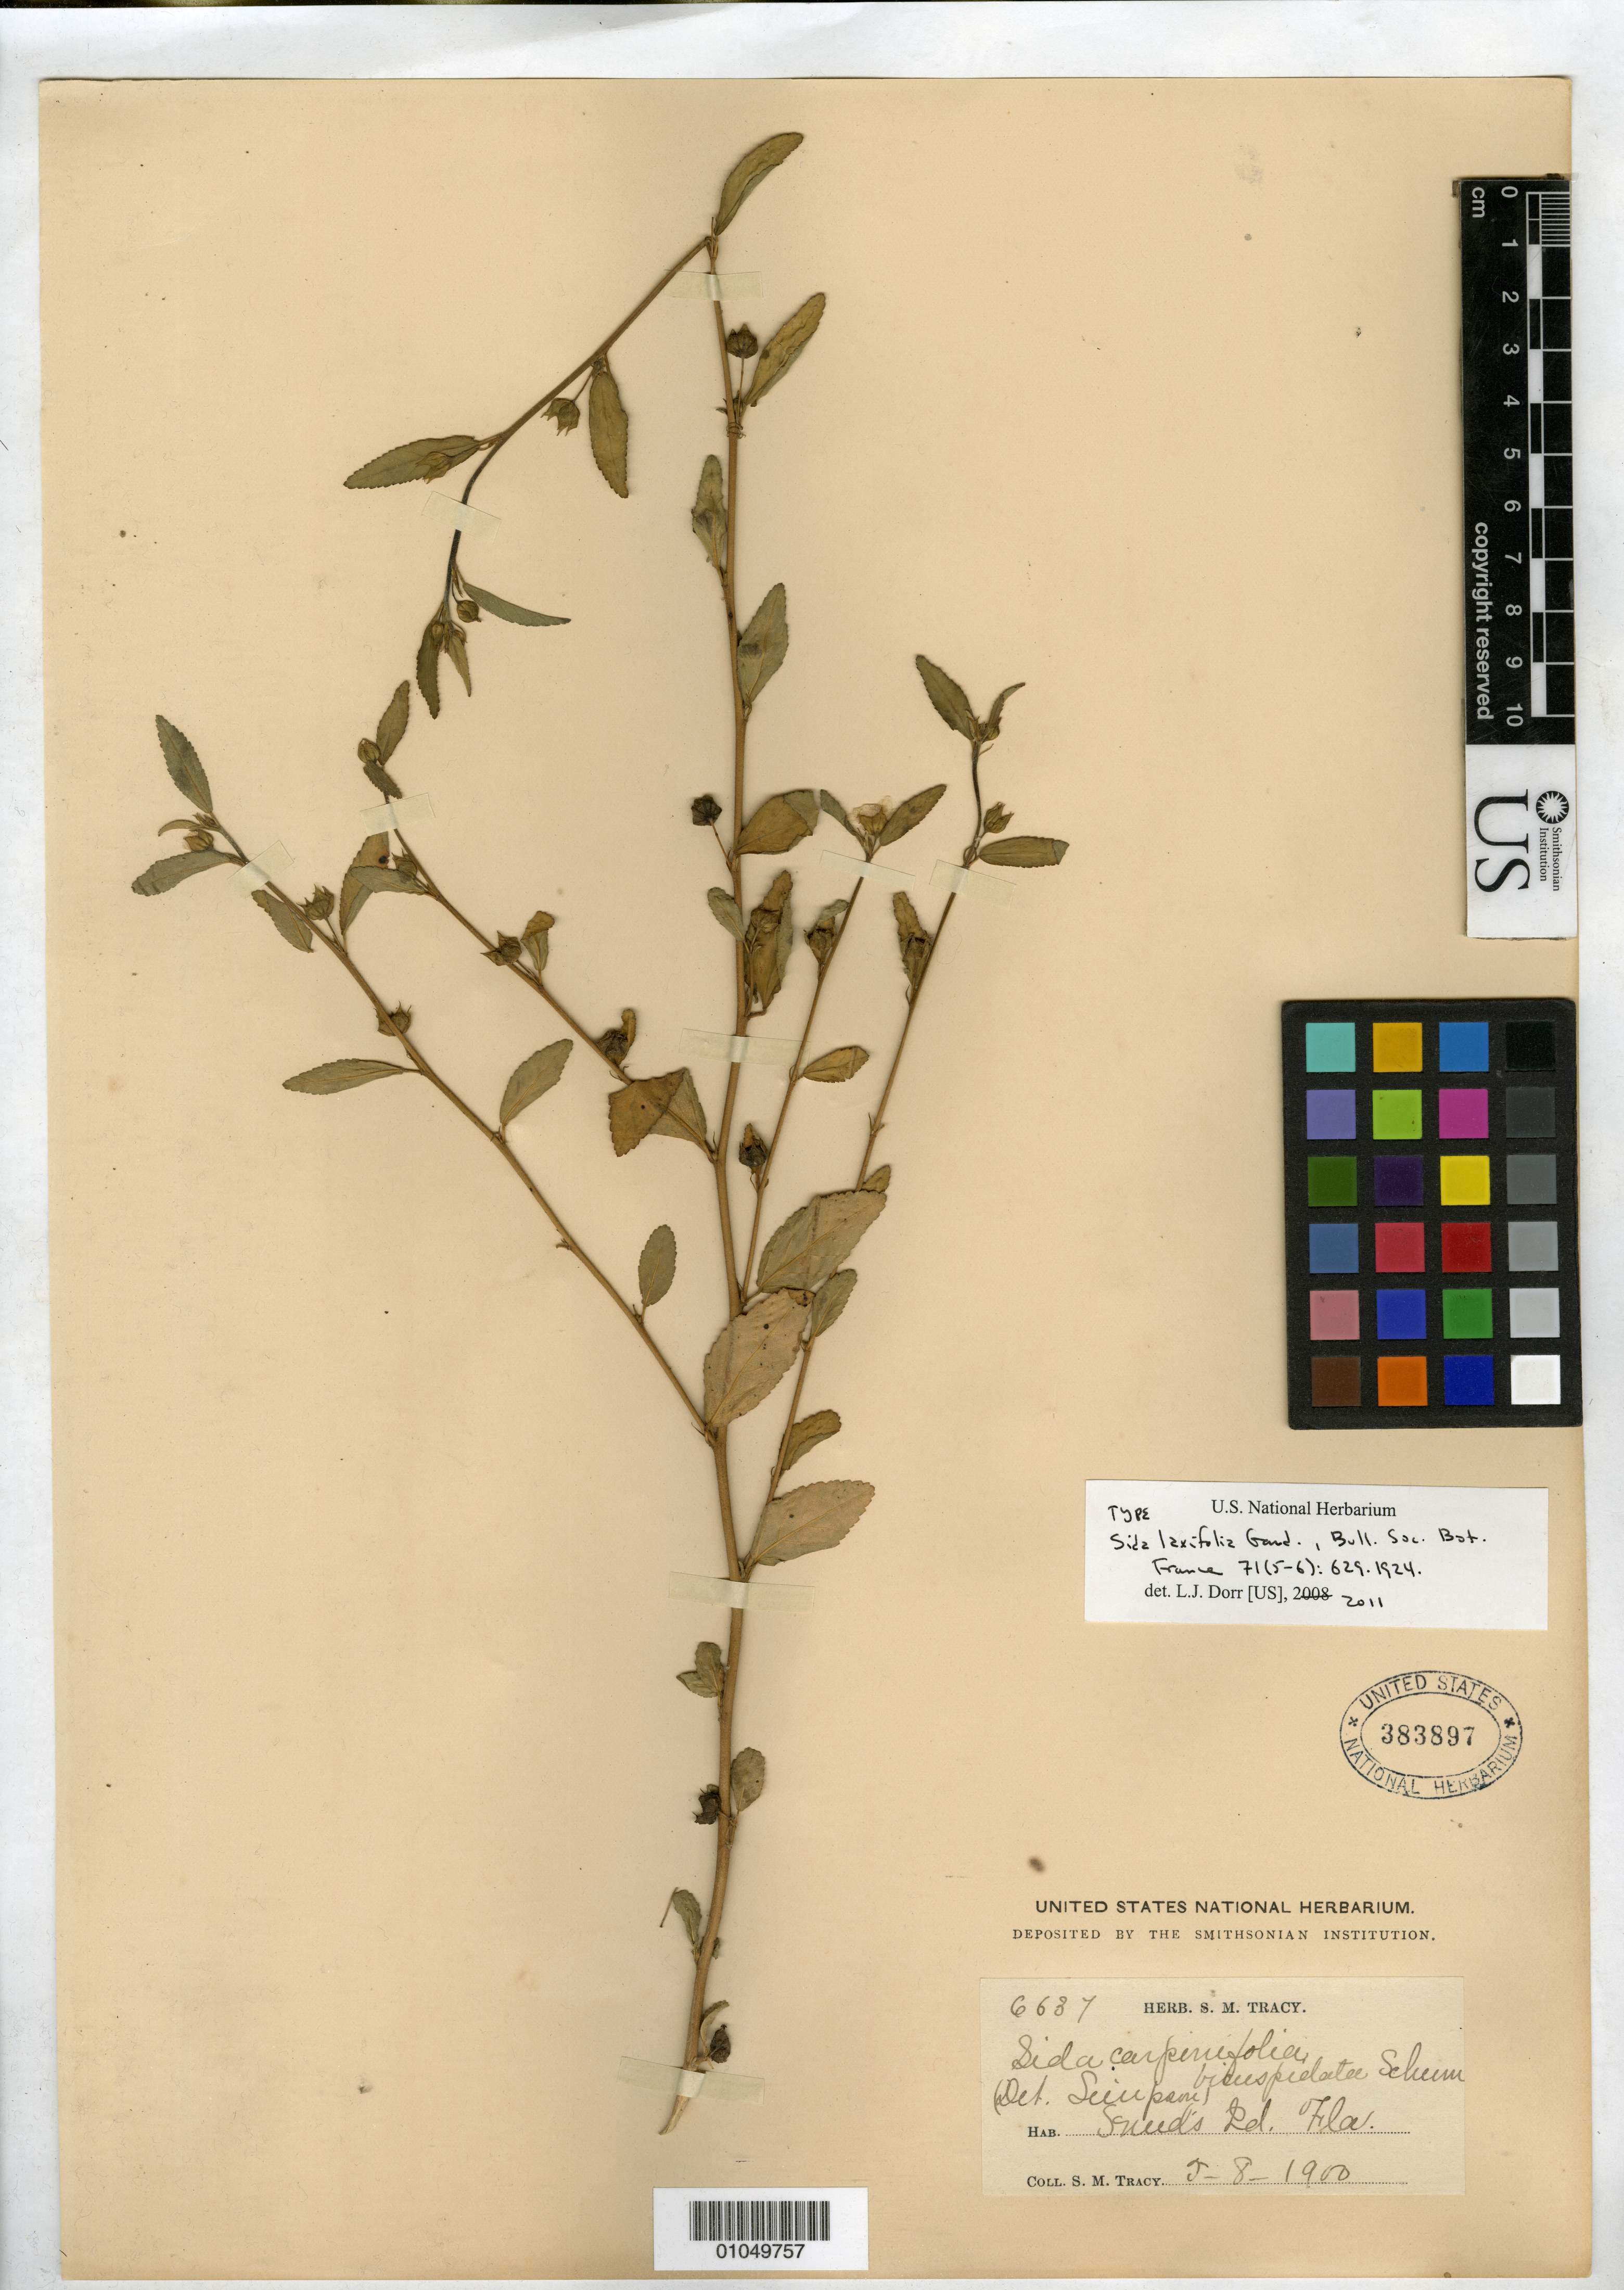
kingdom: Plantae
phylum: Tracheophyta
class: Magnoliopsida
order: Malvales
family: Malvaceae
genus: Sida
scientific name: Sida laxifolia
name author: Gand.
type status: Type Collection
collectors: S. M. Tracy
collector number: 6637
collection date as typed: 08 May 1900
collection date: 1900-05-08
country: United States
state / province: Florida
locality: Sneed's Rd. [?], Fla. [protologue, "Florida, Palmetto"]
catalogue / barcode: US 383897